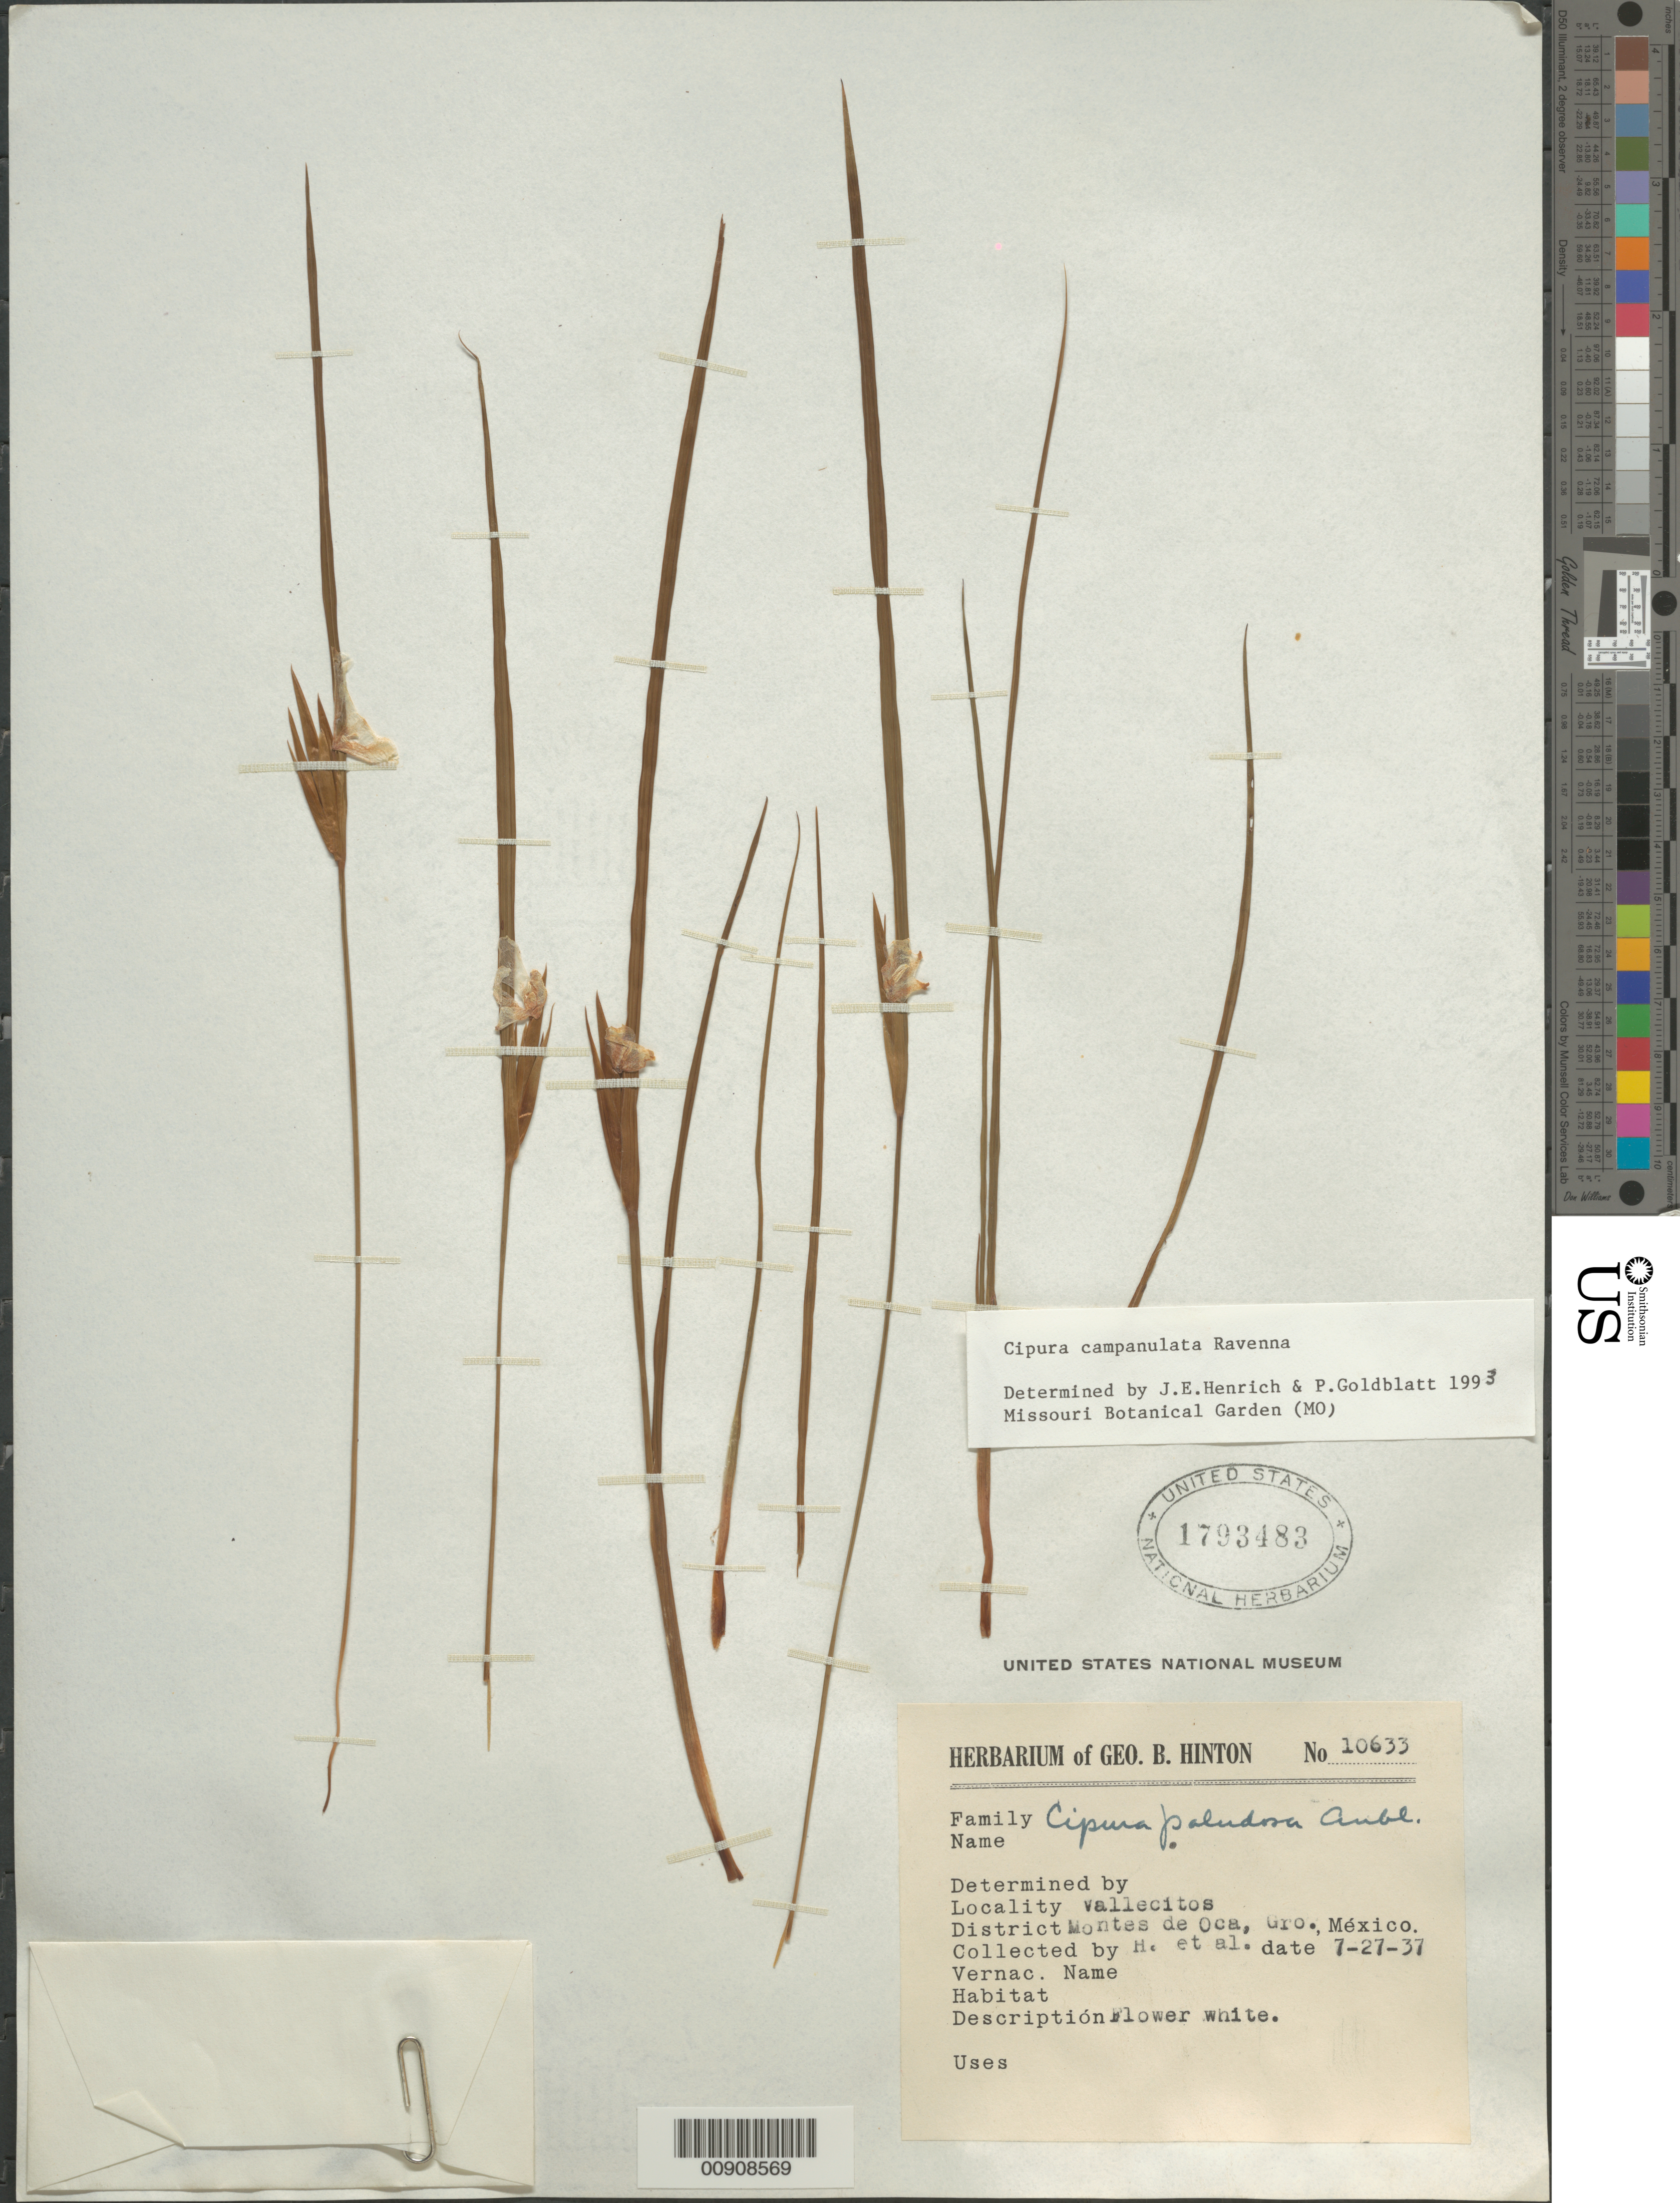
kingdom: Plantae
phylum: Tracheophyta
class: Liliopsida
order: Asparagales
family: Iridaceae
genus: Cipura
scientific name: Cipura campanulata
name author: Ravenna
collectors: G. B. Hinton & et al.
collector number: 10633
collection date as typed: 27 Jul 1937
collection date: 1937-07-27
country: Mexico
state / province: Guerrero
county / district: Montes de Oca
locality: Vallecitos, District Montes de Oca, Guerrero.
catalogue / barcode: US 1793483